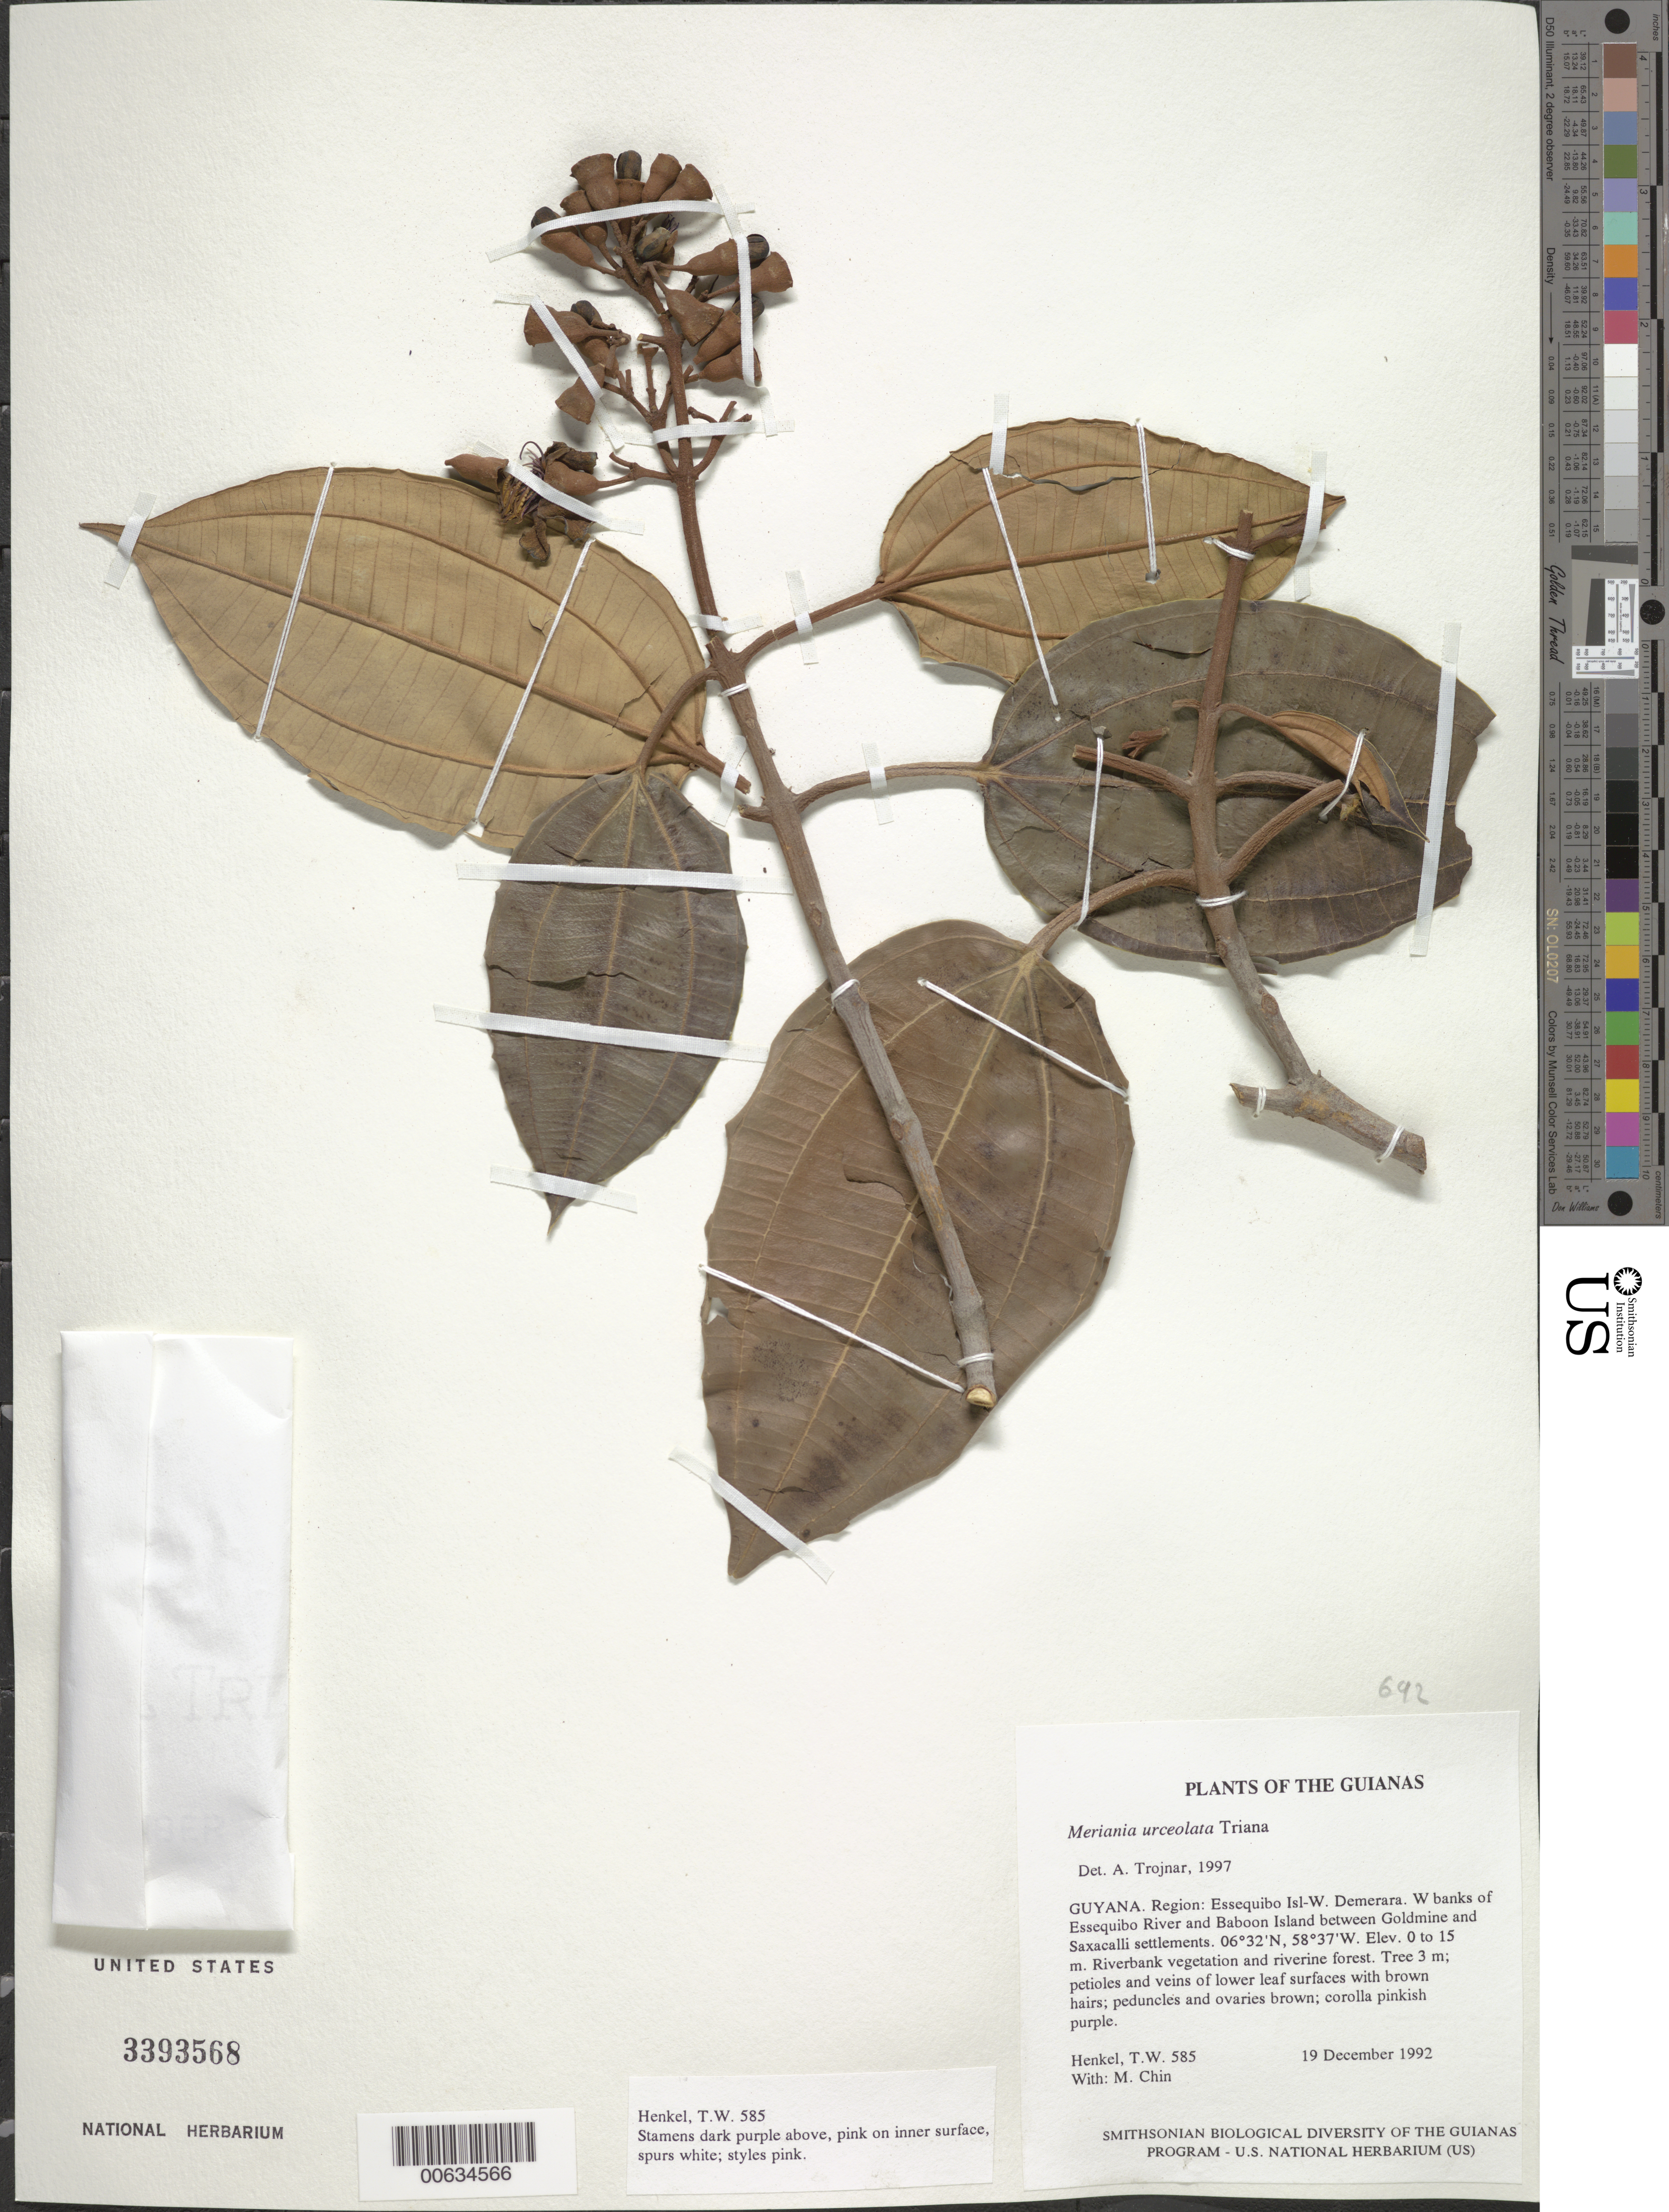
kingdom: Plantae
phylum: Tracheophyta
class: Magnoliopsida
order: Myrtales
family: Melastomataceae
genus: Meriania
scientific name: Meriania urceolata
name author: Triana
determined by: Trojnar, A.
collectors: T. Henkel & M. Chin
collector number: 585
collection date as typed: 19 December 1992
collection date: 1992-12-19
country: Guyana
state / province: Essequibo Isl-W. Demerara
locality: W banks of Essequibo River and Baboon Island between Goldmine and Saxacalli settlements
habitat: Riverbank vegetation and riverine forest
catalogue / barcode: US 3393568